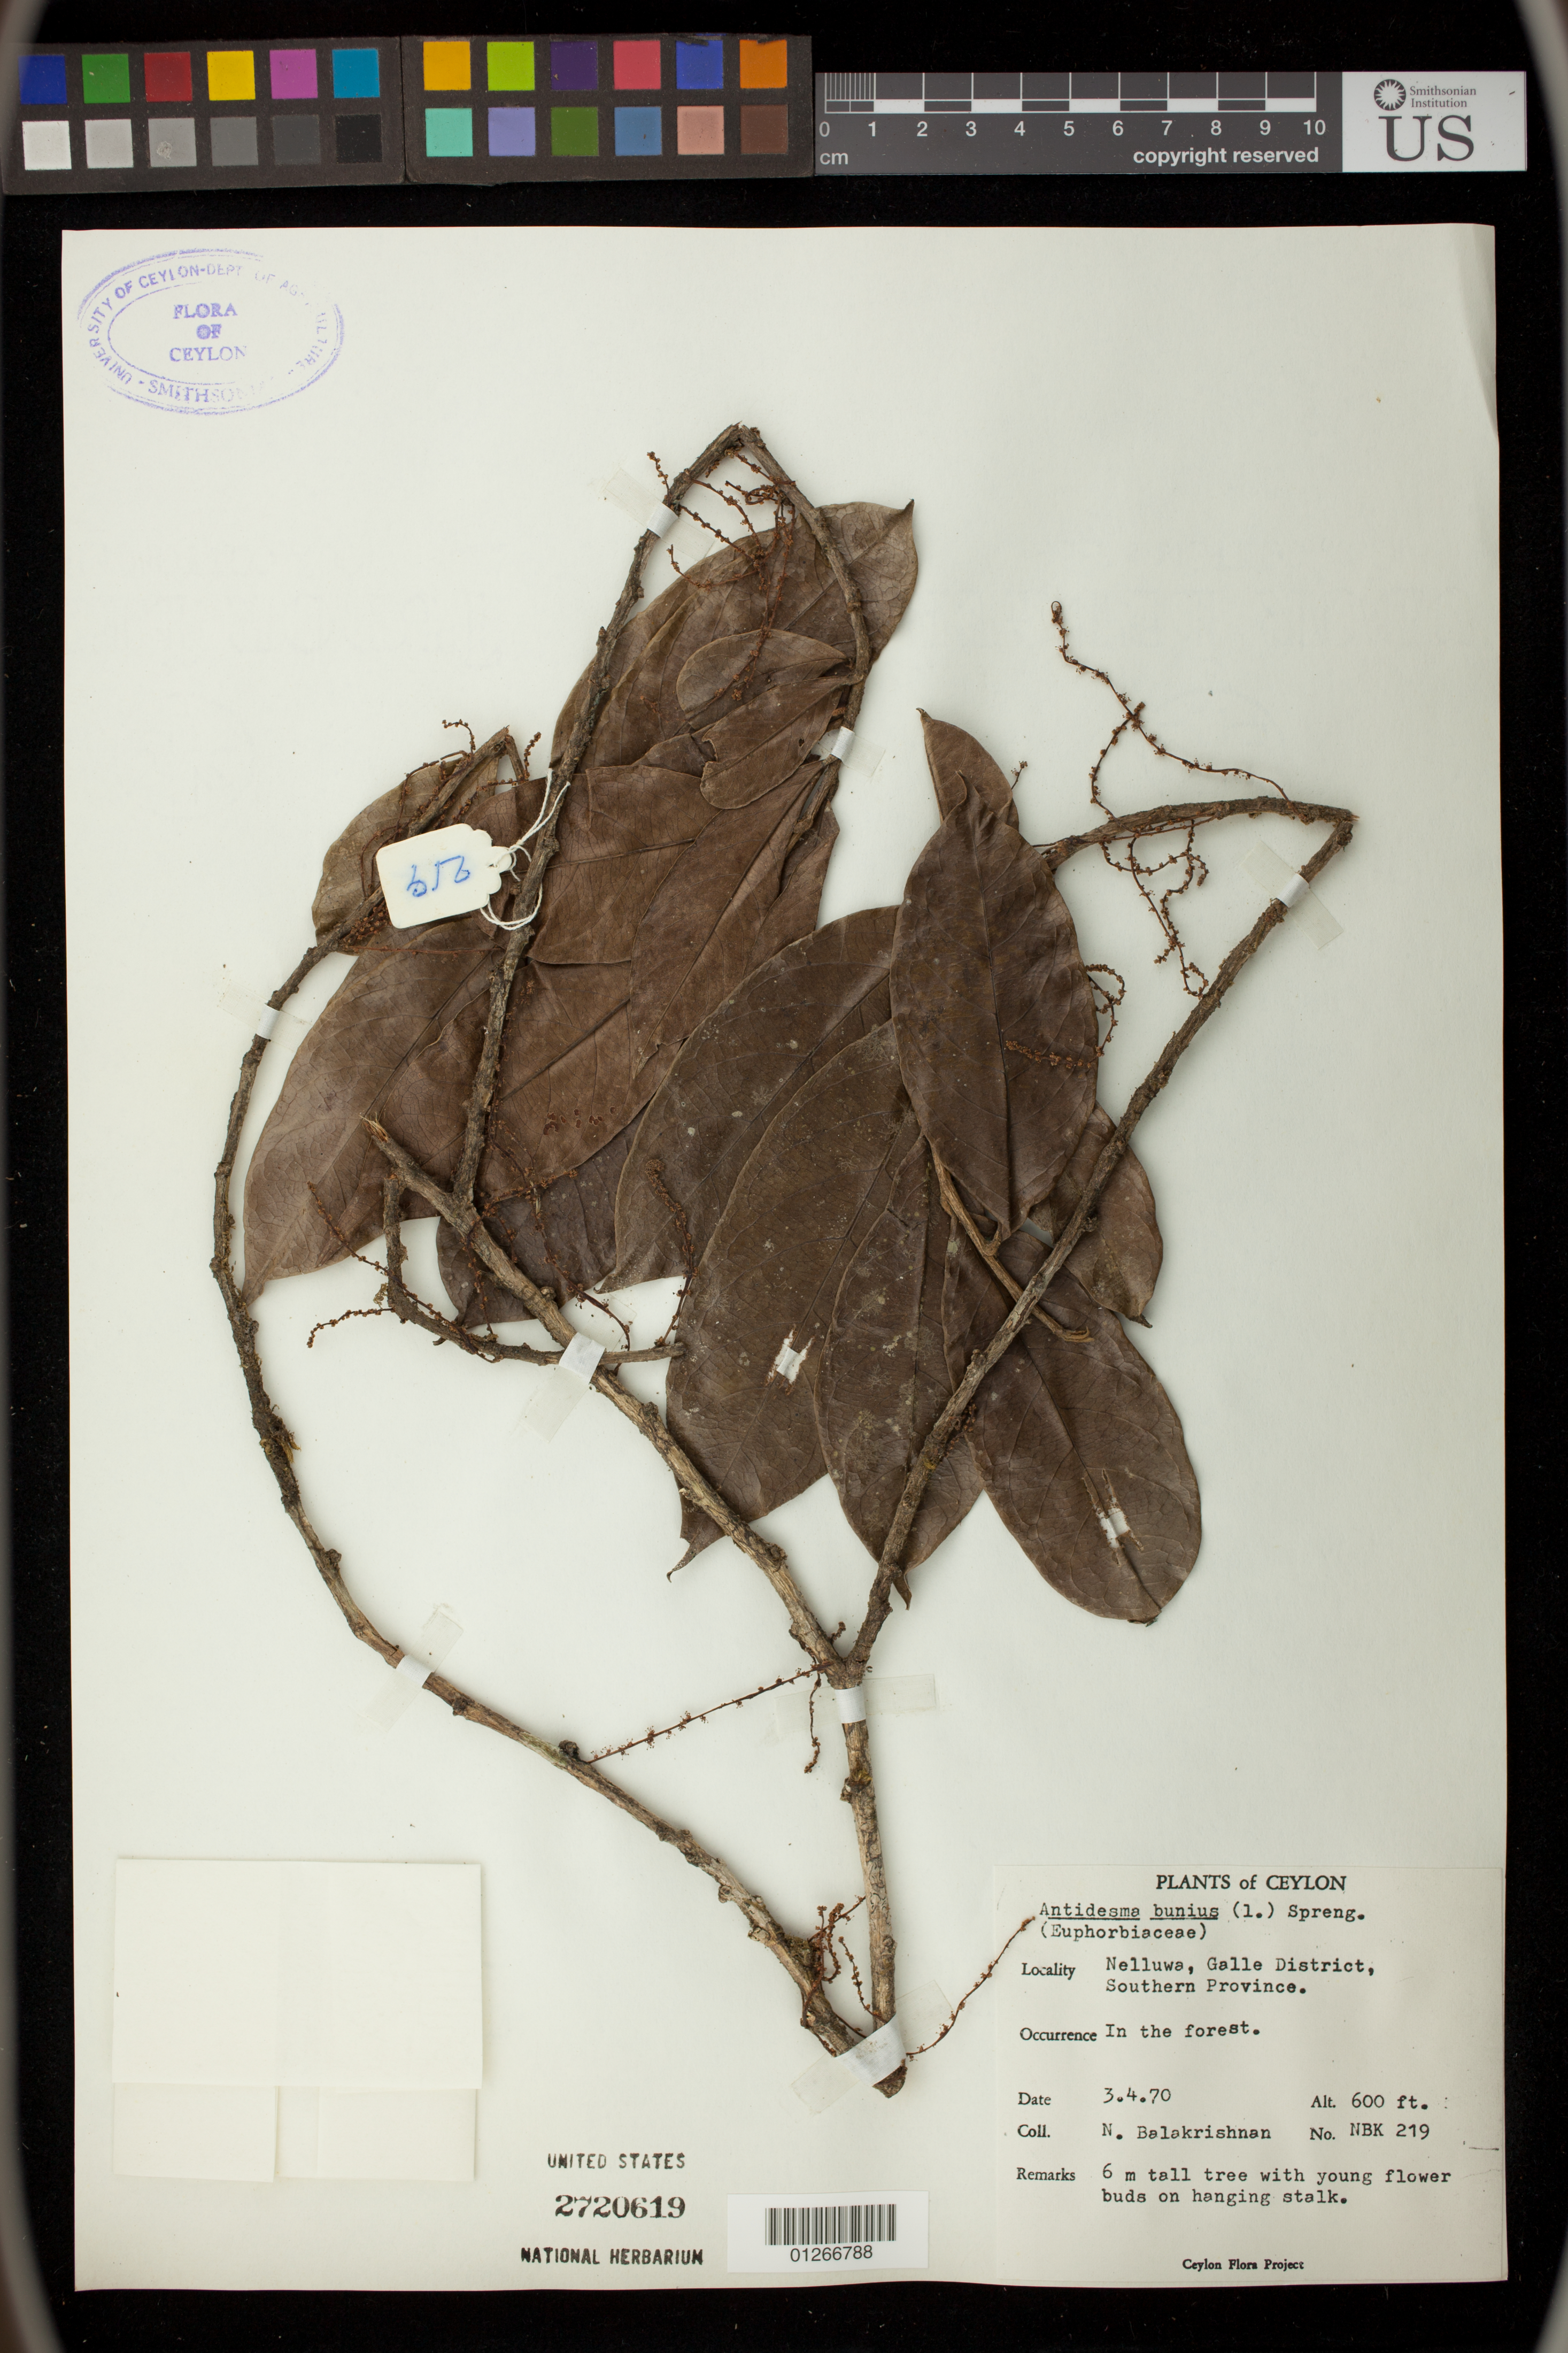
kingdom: Plantae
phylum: Tracheophyta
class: Magnoliopsida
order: Malpighiales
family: Phyllanthaceae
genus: Antidesma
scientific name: Antidesma bunius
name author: (L.) Spreng.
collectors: N. Balakrishnan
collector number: NBK 219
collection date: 1970-03-04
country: Sri Lanka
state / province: Southern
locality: Nelluwa, Galle District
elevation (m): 183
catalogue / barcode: US 2720619